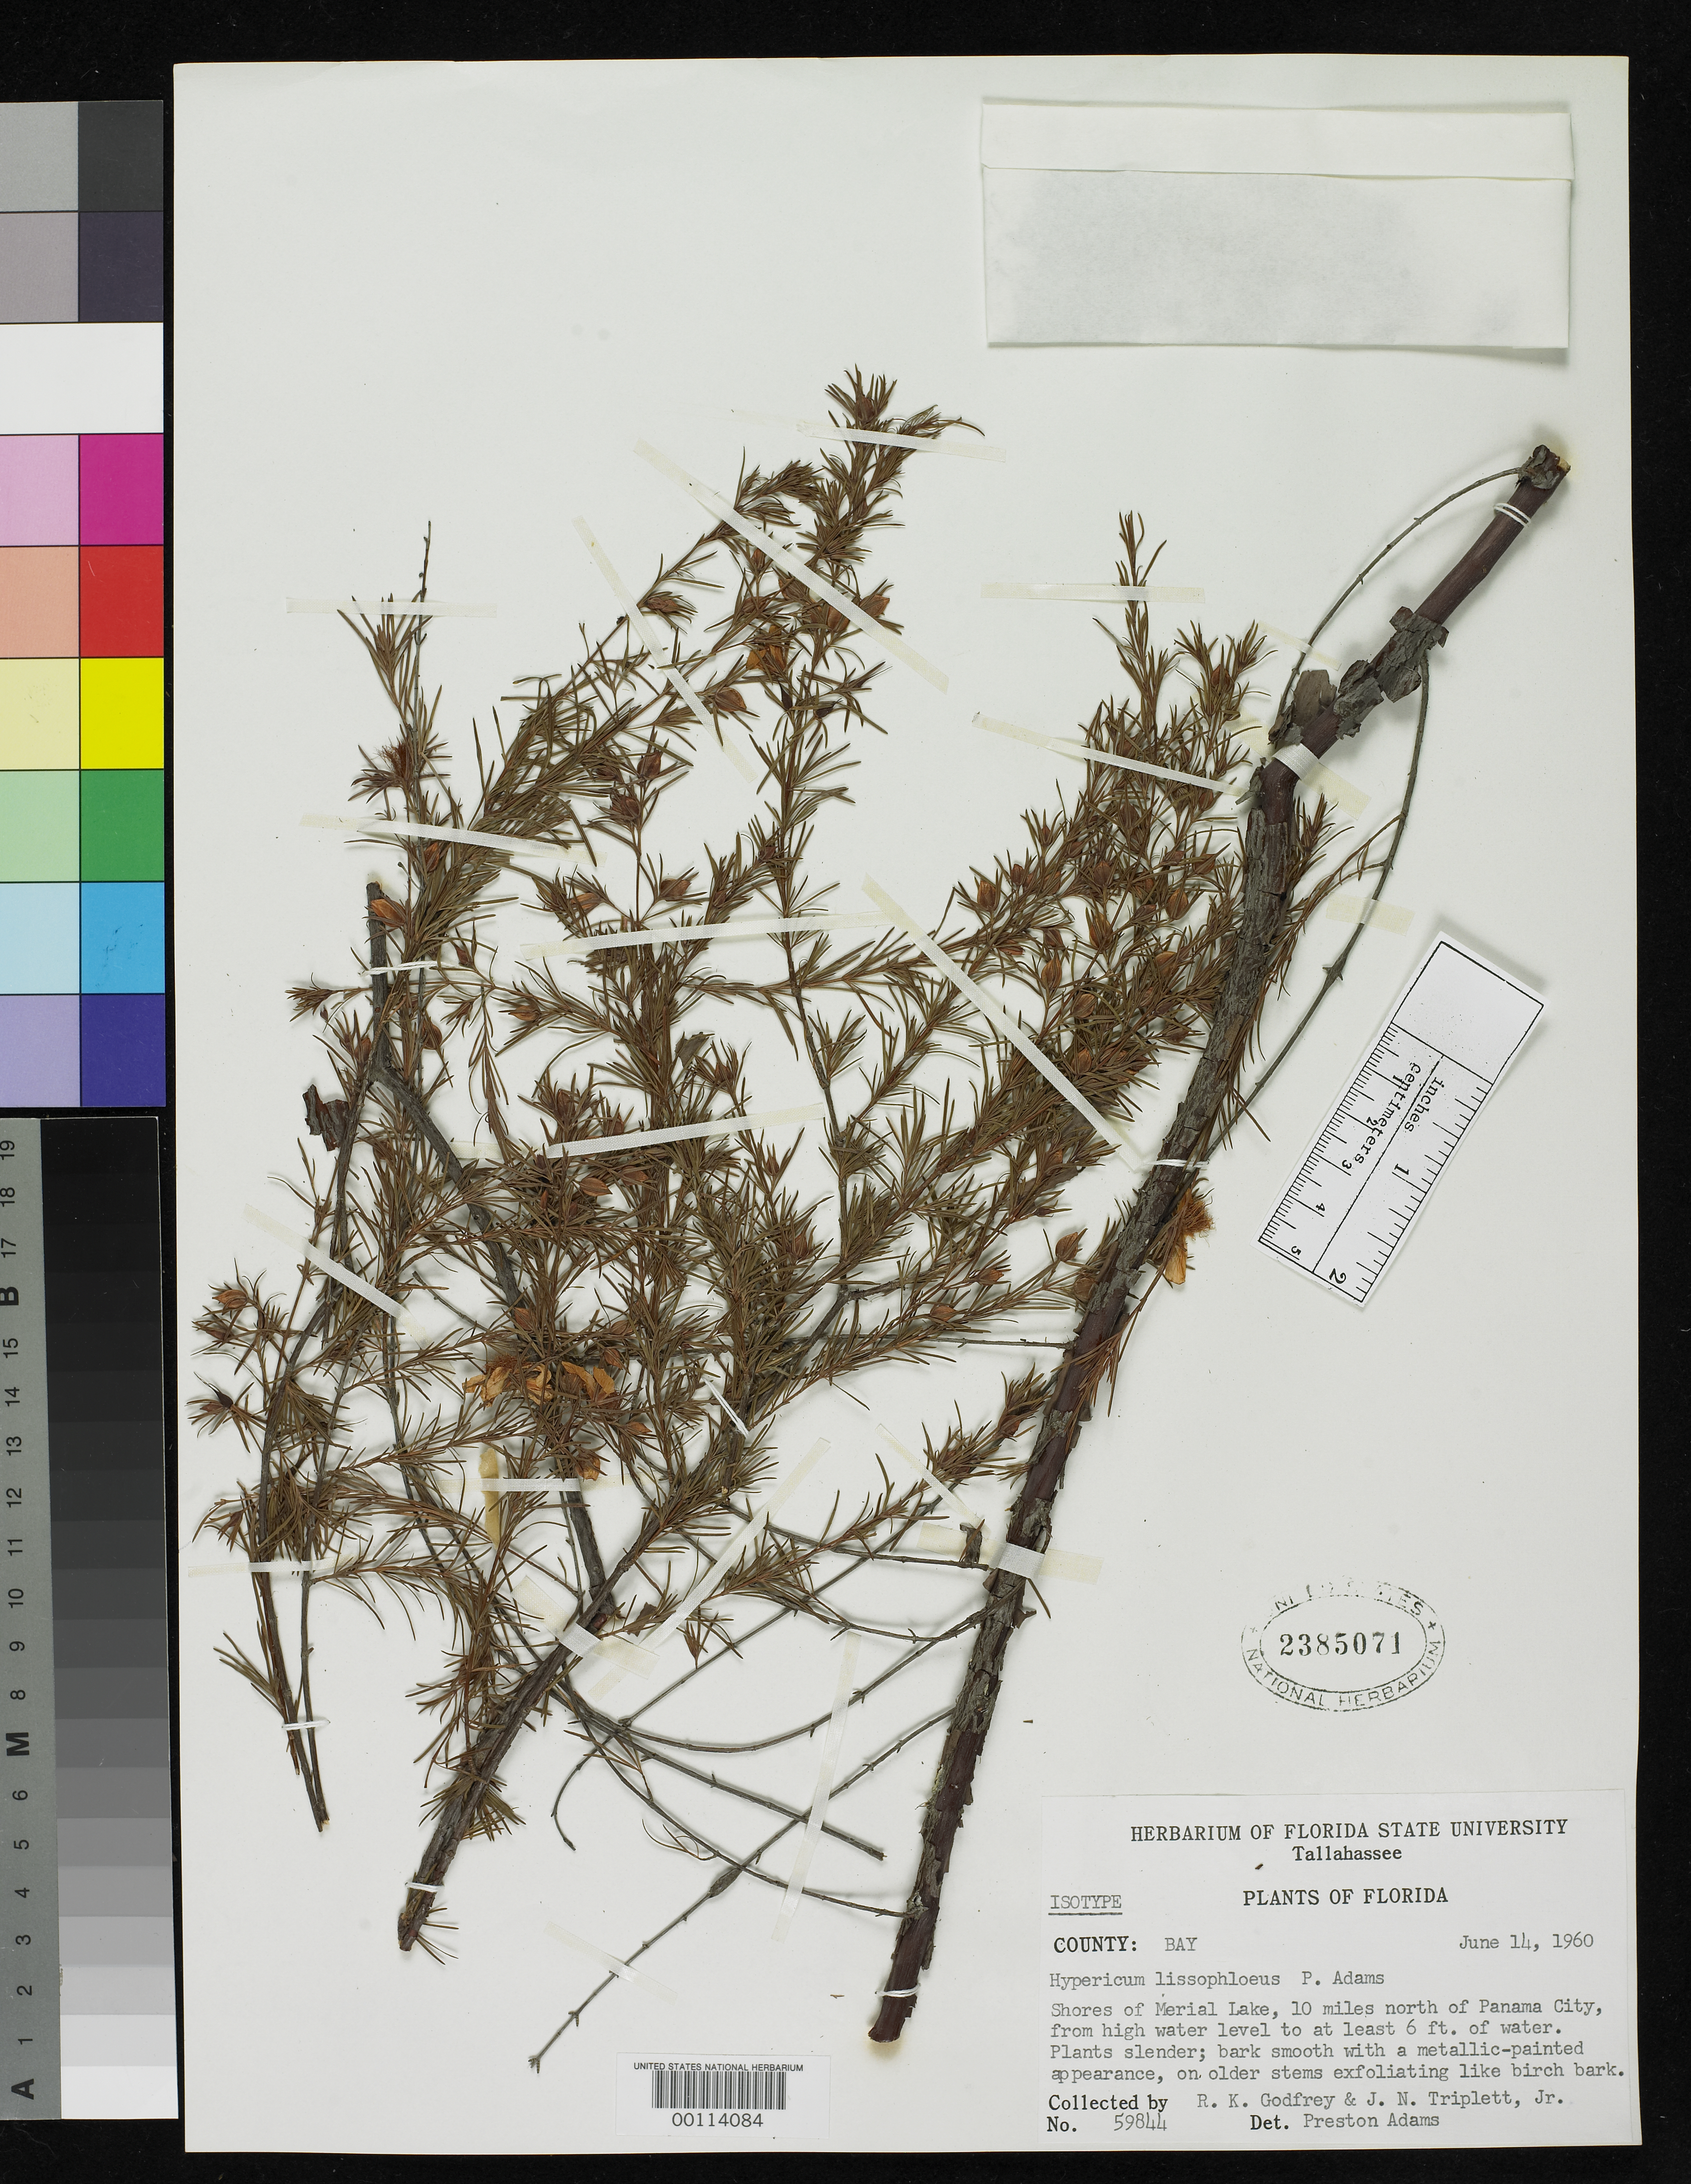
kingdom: Plantae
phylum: Tracheophyta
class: Magnoliopsida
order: Malpighiales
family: Hypericaceae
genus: Hypericum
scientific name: Hypericum lissophloeus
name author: W.P. Adams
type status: Isotype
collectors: R. K. Godfrey & J. N. Triplett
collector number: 59844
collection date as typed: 14 Jun 1960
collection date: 1960-06-14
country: United States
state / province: Florida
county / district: Bay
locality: Shores of Merial Lake, 10 mi n of Panama City.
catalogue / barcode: US 2385071